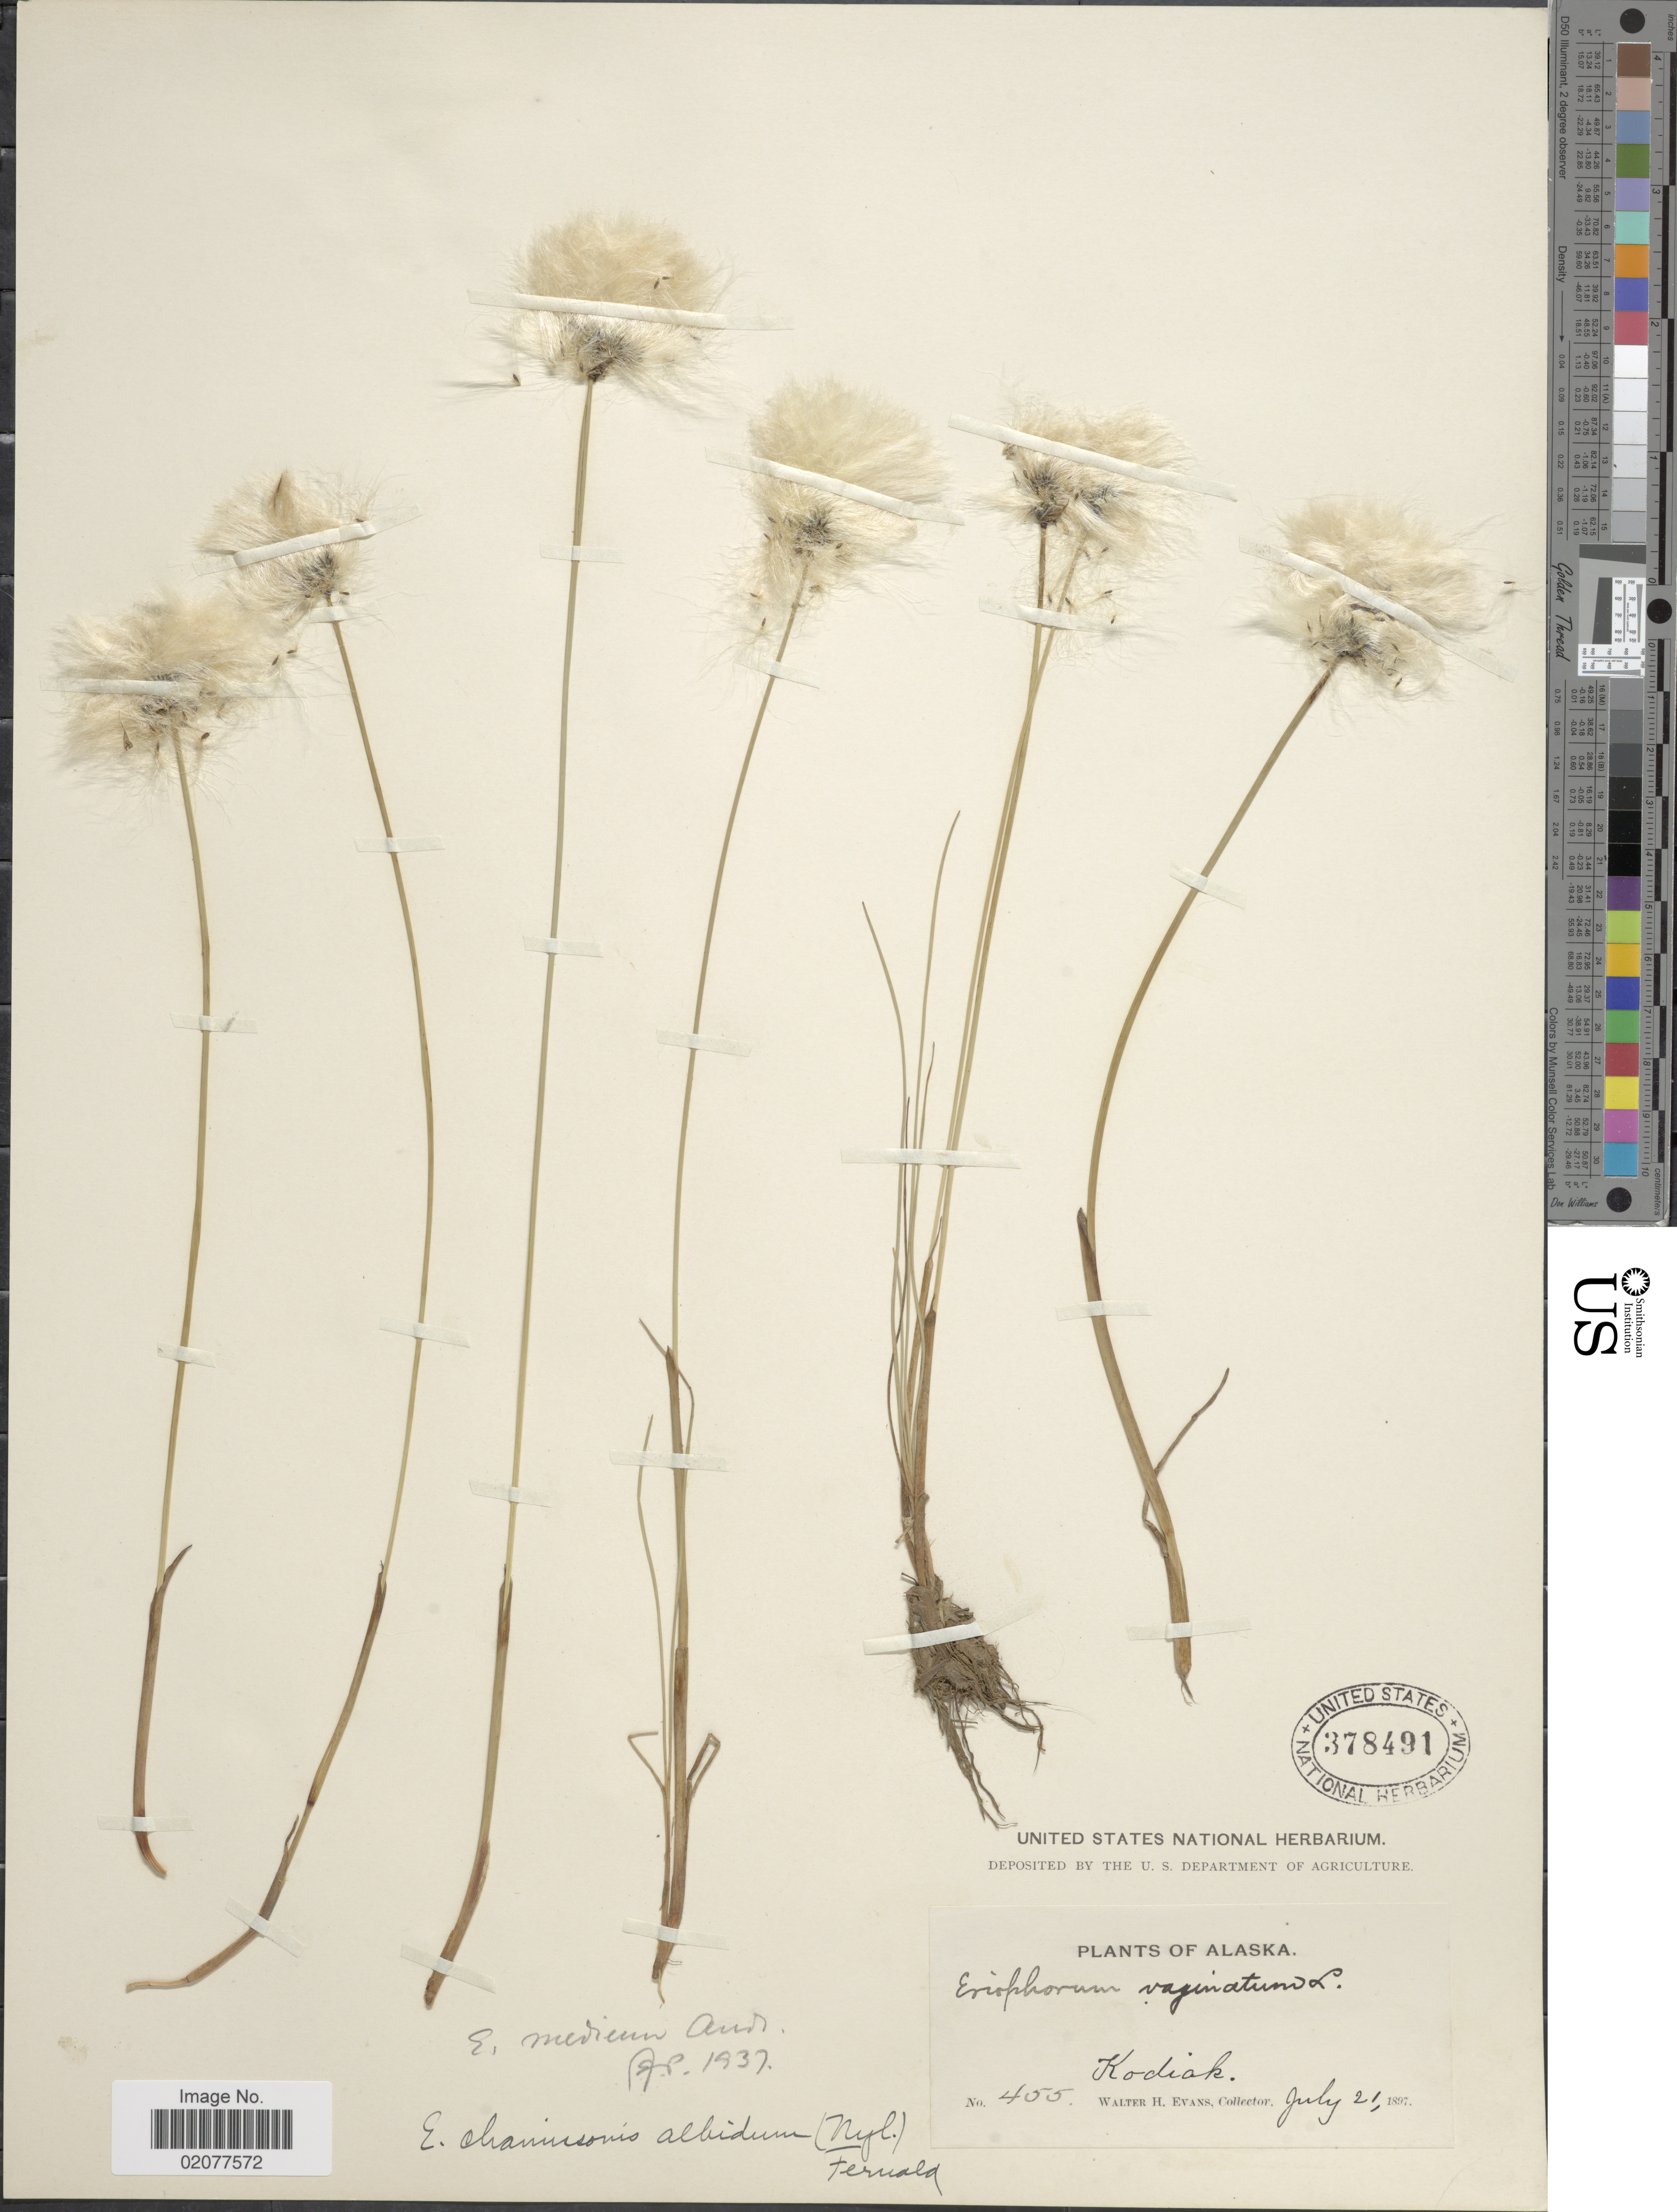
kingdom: Plantae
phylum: Tracheophyta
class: Liliopsida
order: Poales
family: Cyperaceae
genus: Eriophorum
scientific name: Eriophorum scheuchzeri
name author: Hoppe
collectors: W. E. Evans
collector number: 455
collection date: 1897-07-21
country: United States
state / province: Alaska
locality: Alaska. Kodiak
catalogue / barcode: US 378491